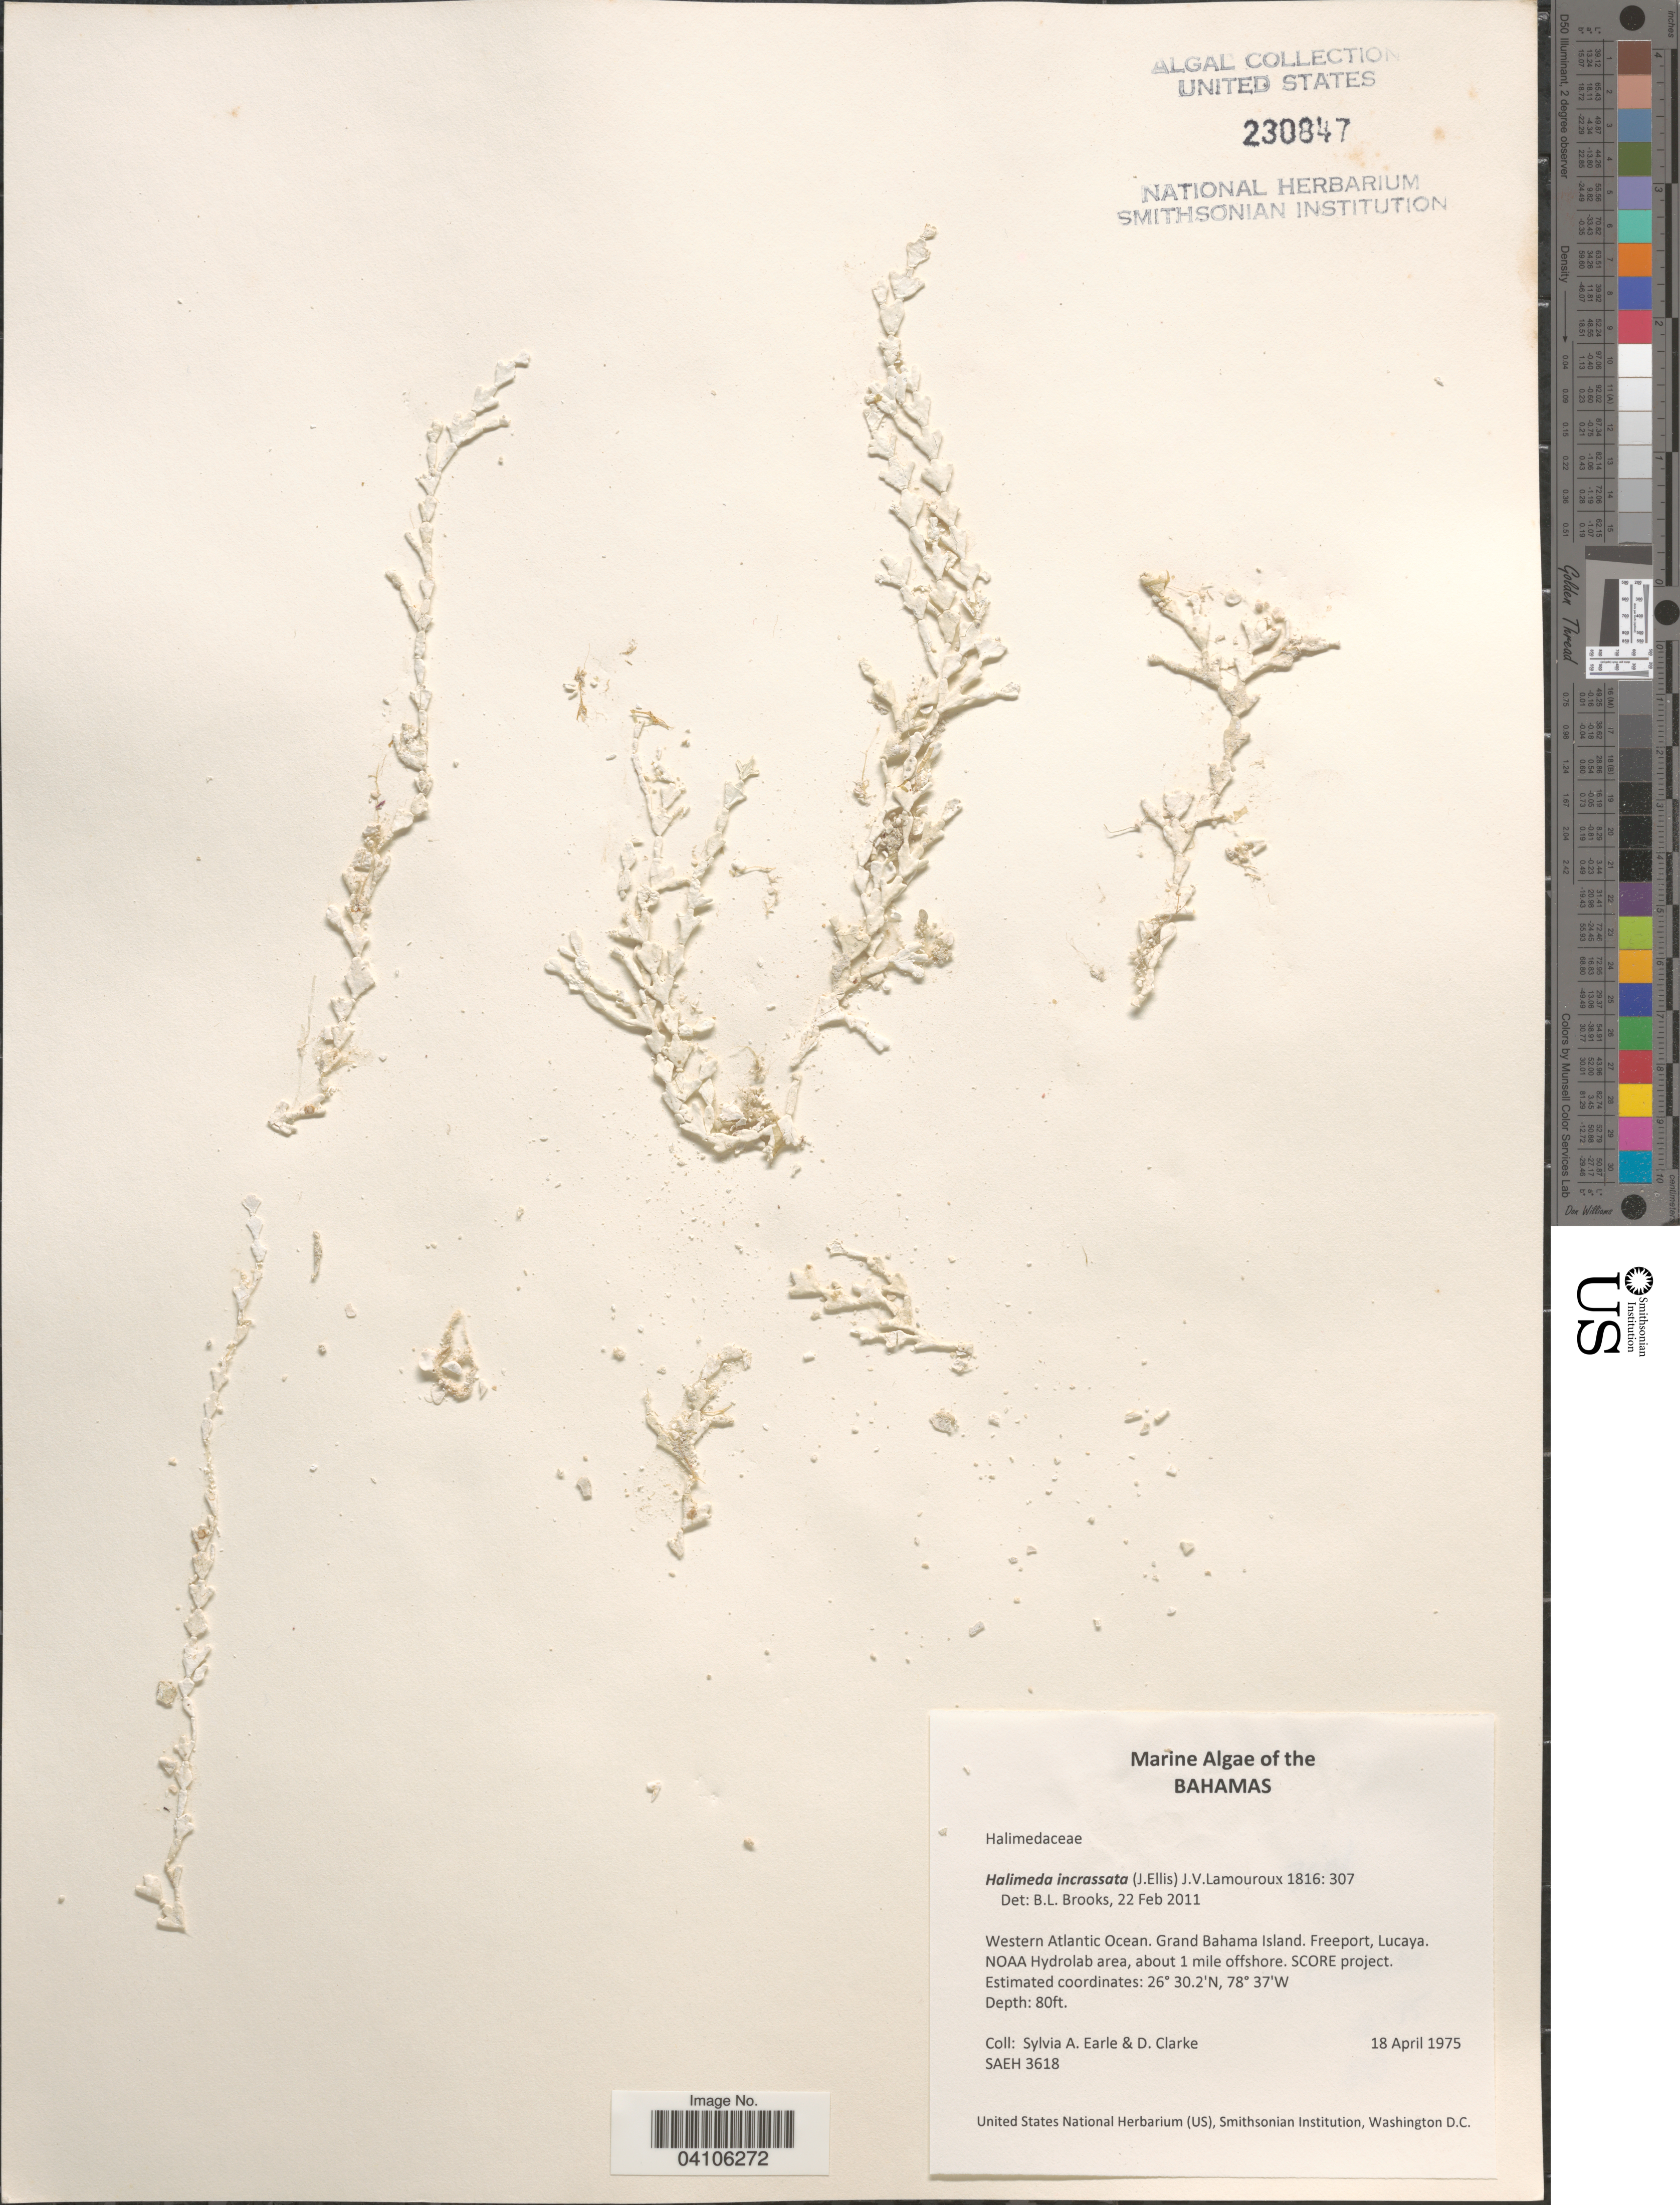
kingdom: Plantae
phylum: Chlorophyta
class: Ulvophyceae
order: Bryopsidales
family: Halimedaceae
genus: Halimeda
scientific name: Halimeda incrassata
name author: (J. Ellis) J.V.Lamouroux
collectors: S. A. Earle & D. Clarke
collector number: SAEH3618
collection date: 1975-04-18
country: Bahamas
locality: Western Atlantic Ocean. Grand Bahama Island. Freeport, Lucaya. NOAA Hydrolab area, about 1 mile offshore. SCORE project.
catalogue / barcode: US 230847